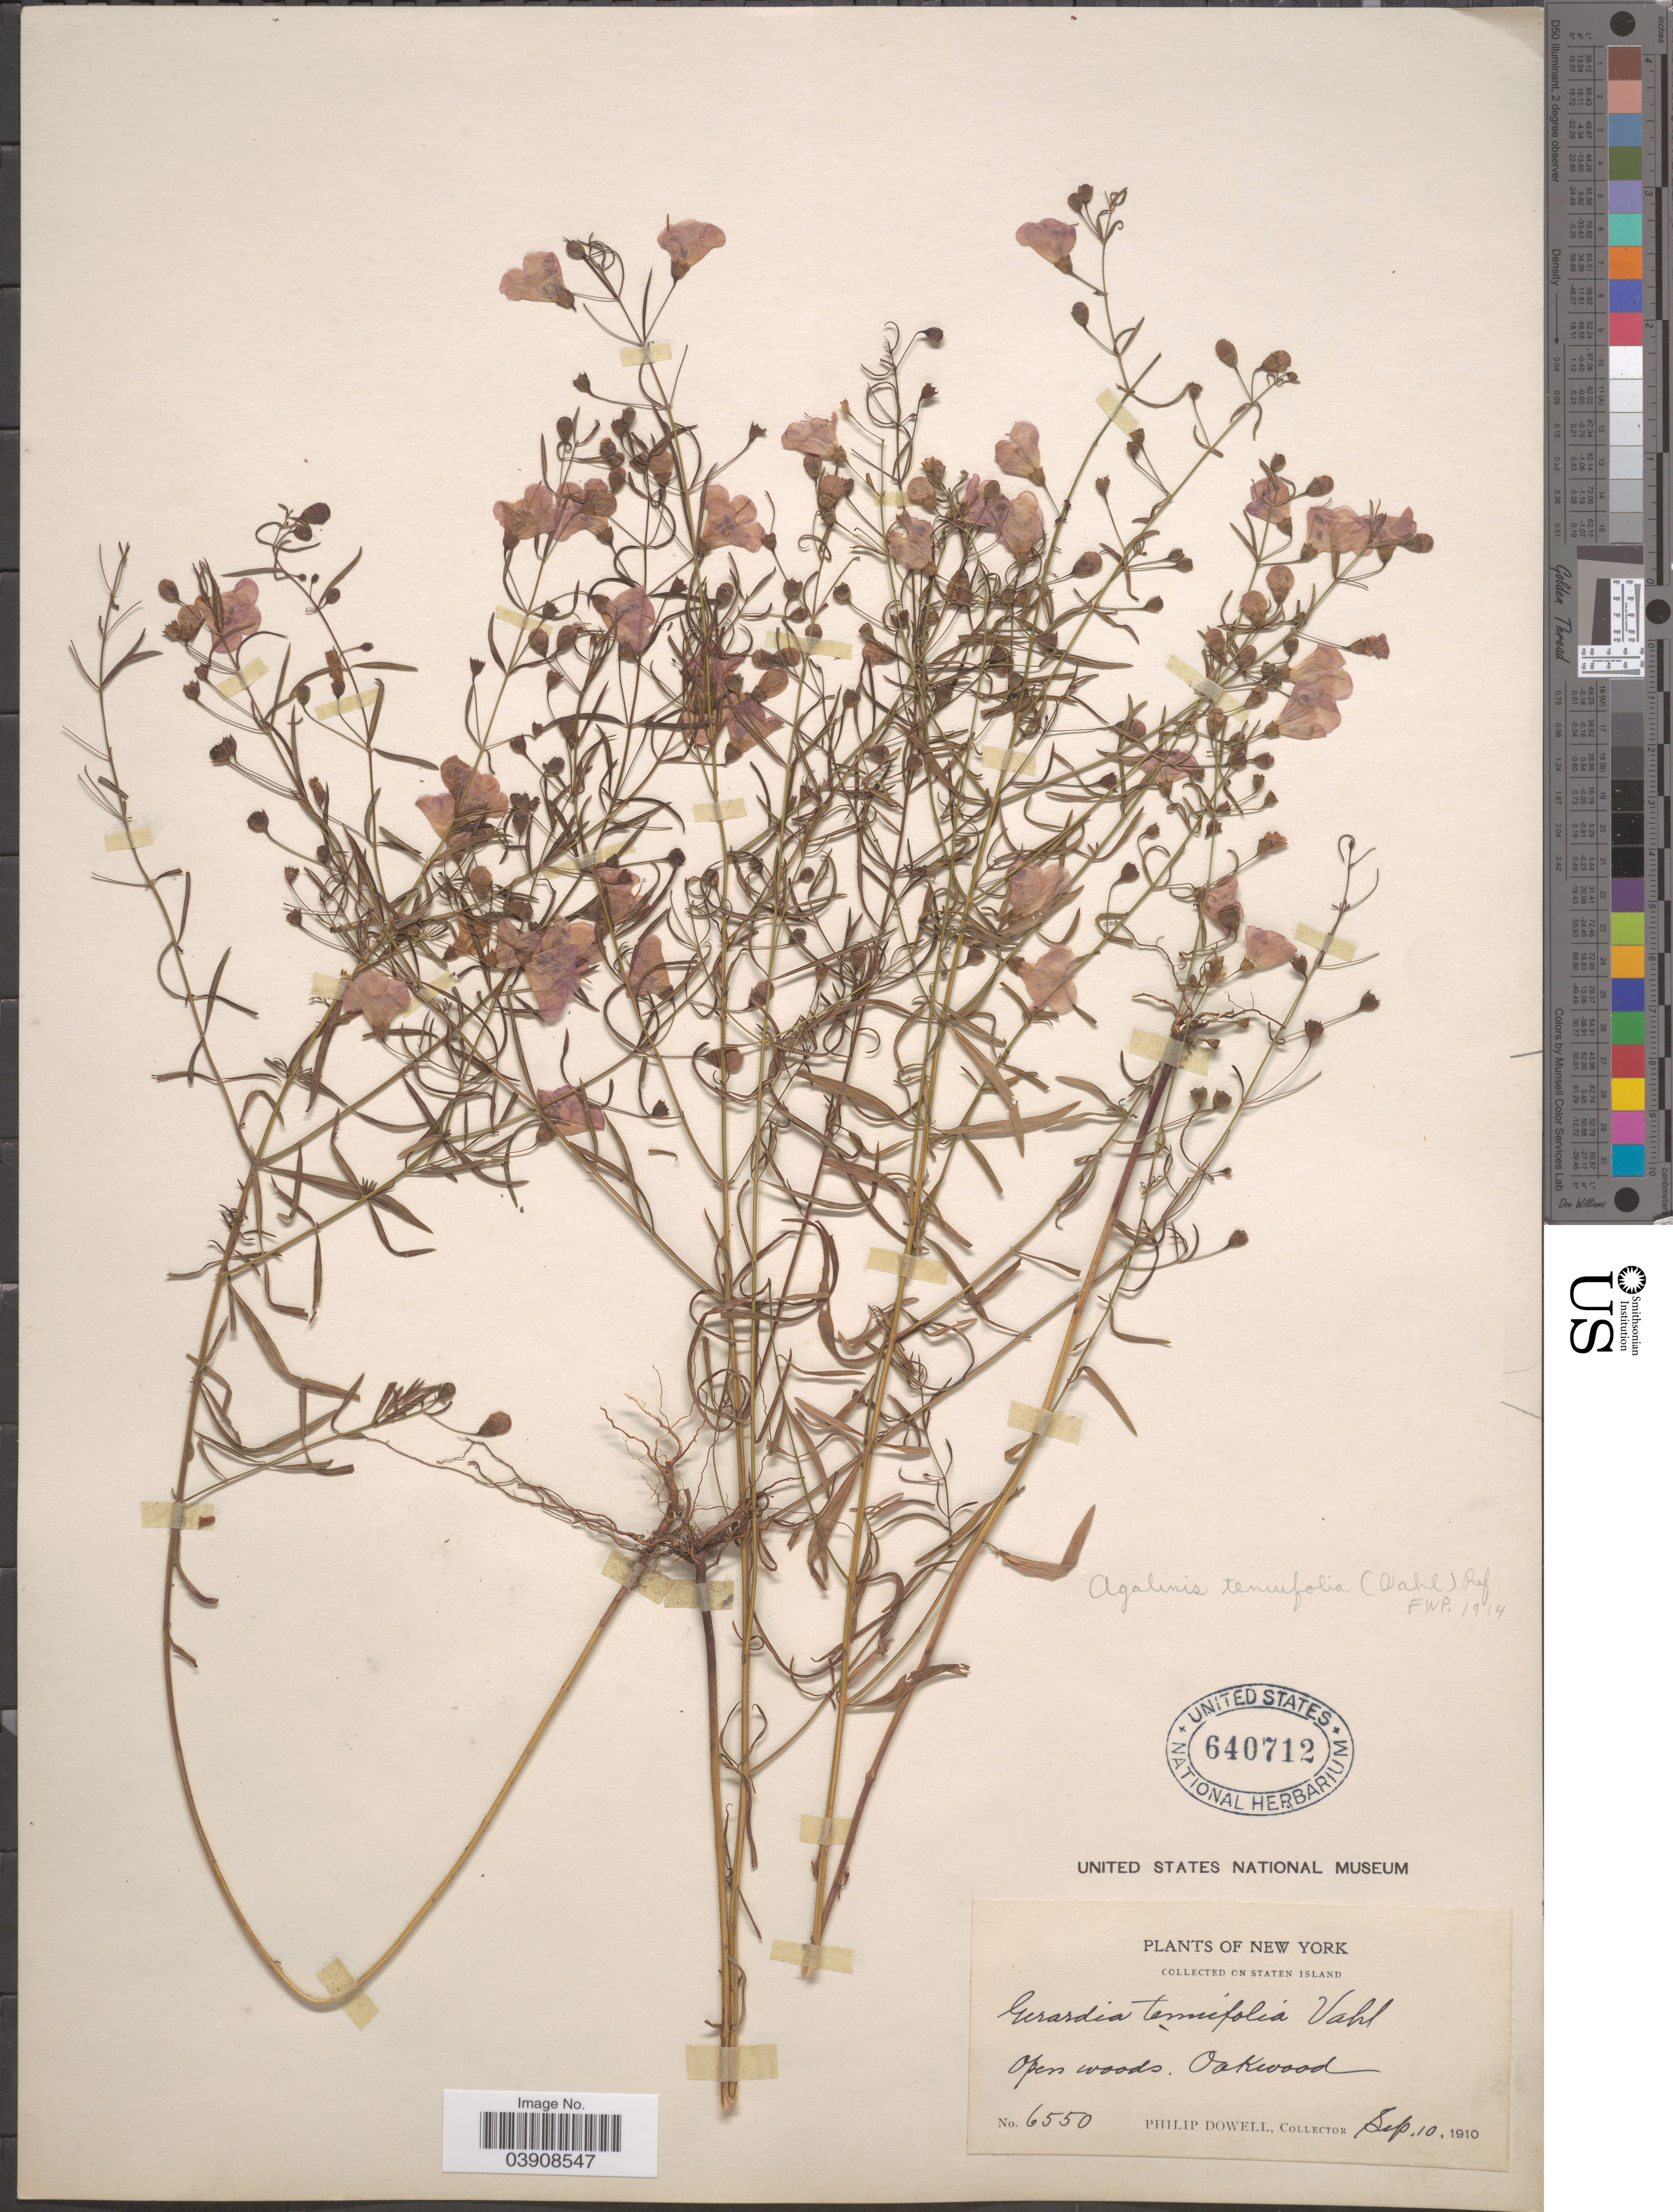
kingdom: Plantae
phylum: Tracheophyta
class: Magnoliopsida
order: Lamiales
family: Orobanchaceae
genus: Agalinis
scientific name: Agalinis tenuifolia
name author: (Vahl) Raf.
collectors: P. Dowell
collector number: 6550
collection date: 1910-09-10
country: United States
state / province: New York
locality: On Staten Island. Oakwood.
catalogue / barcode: US 640712